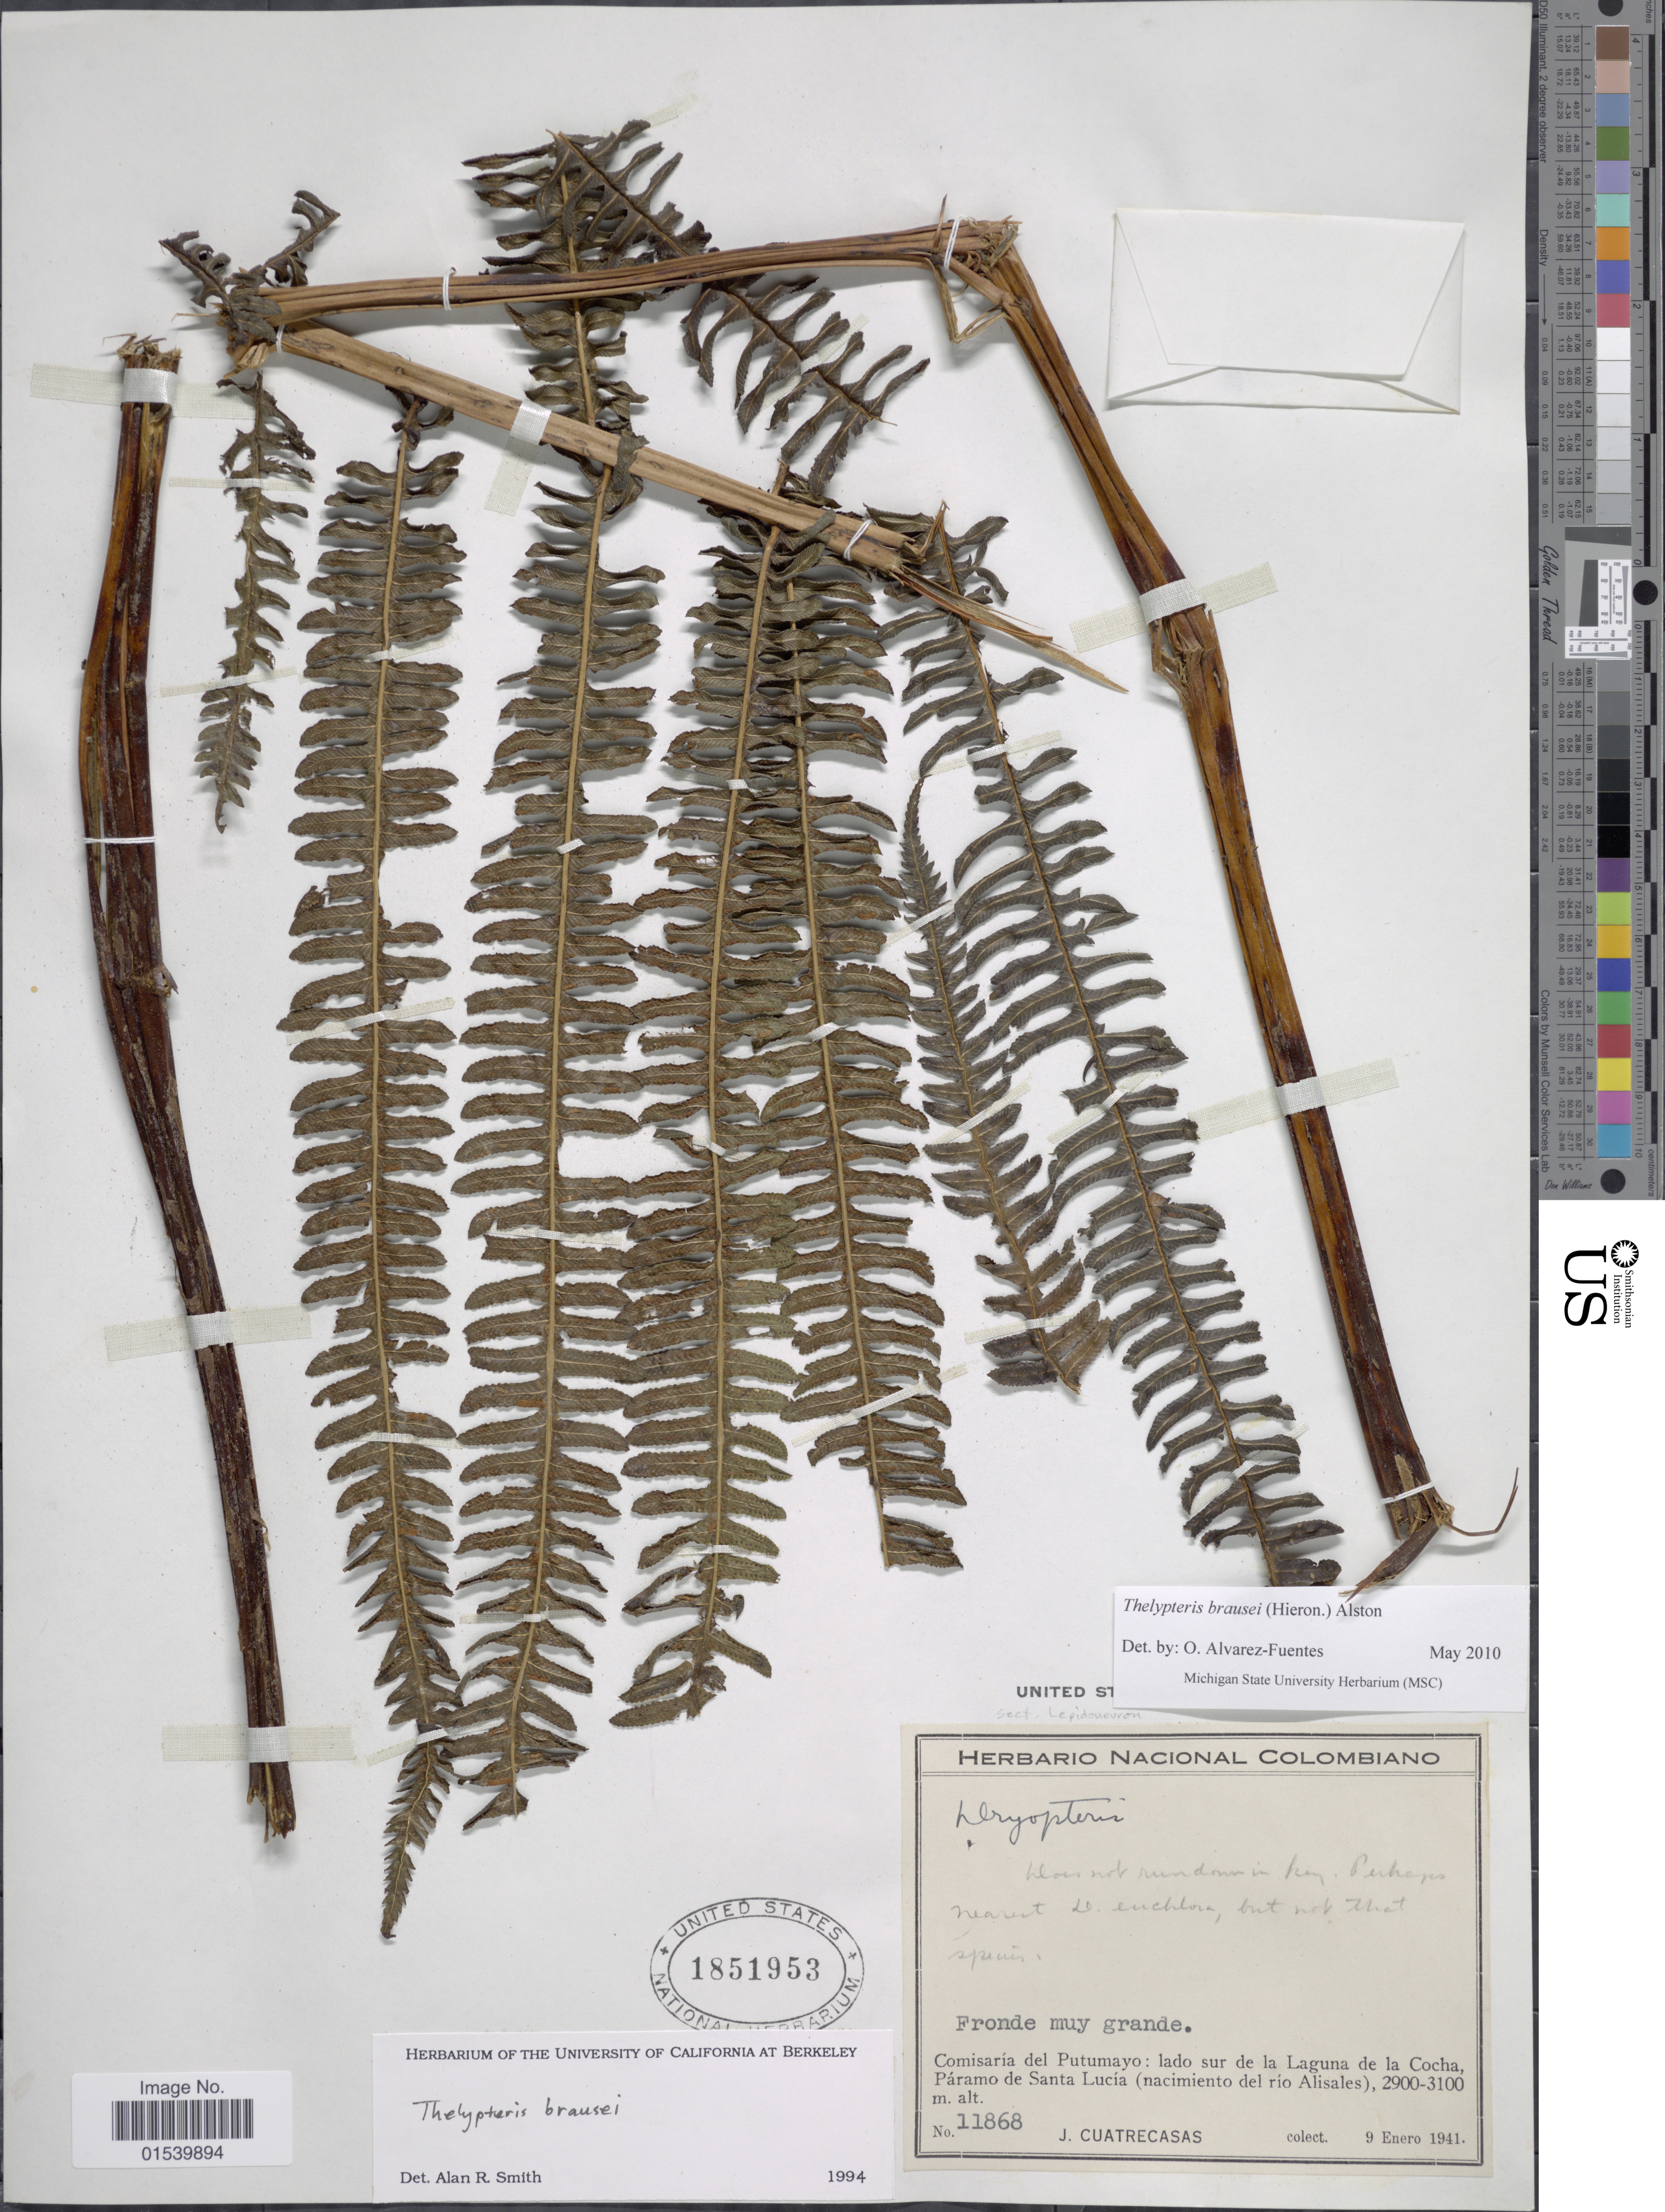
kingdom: Plantae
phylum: Tracheophyta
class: Polypodiopsida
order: Polypodiales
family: Thelypteridaceae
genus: Amauropelta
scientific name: Amauropelta brausei (Hieron.) comb. nov., ined. 2015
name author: (Hieron.)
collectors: J. Cuatrecasas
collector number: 11868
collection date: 1941-01-09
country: Colombia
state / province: Putumayo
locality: Fronde muy grande, Comisaría del putumayo: lado sur de la Laguna de la Cocha Páramo de Santa Lucía (nacimiento del río Alisales)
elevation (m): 2900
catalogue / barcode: US 1851953